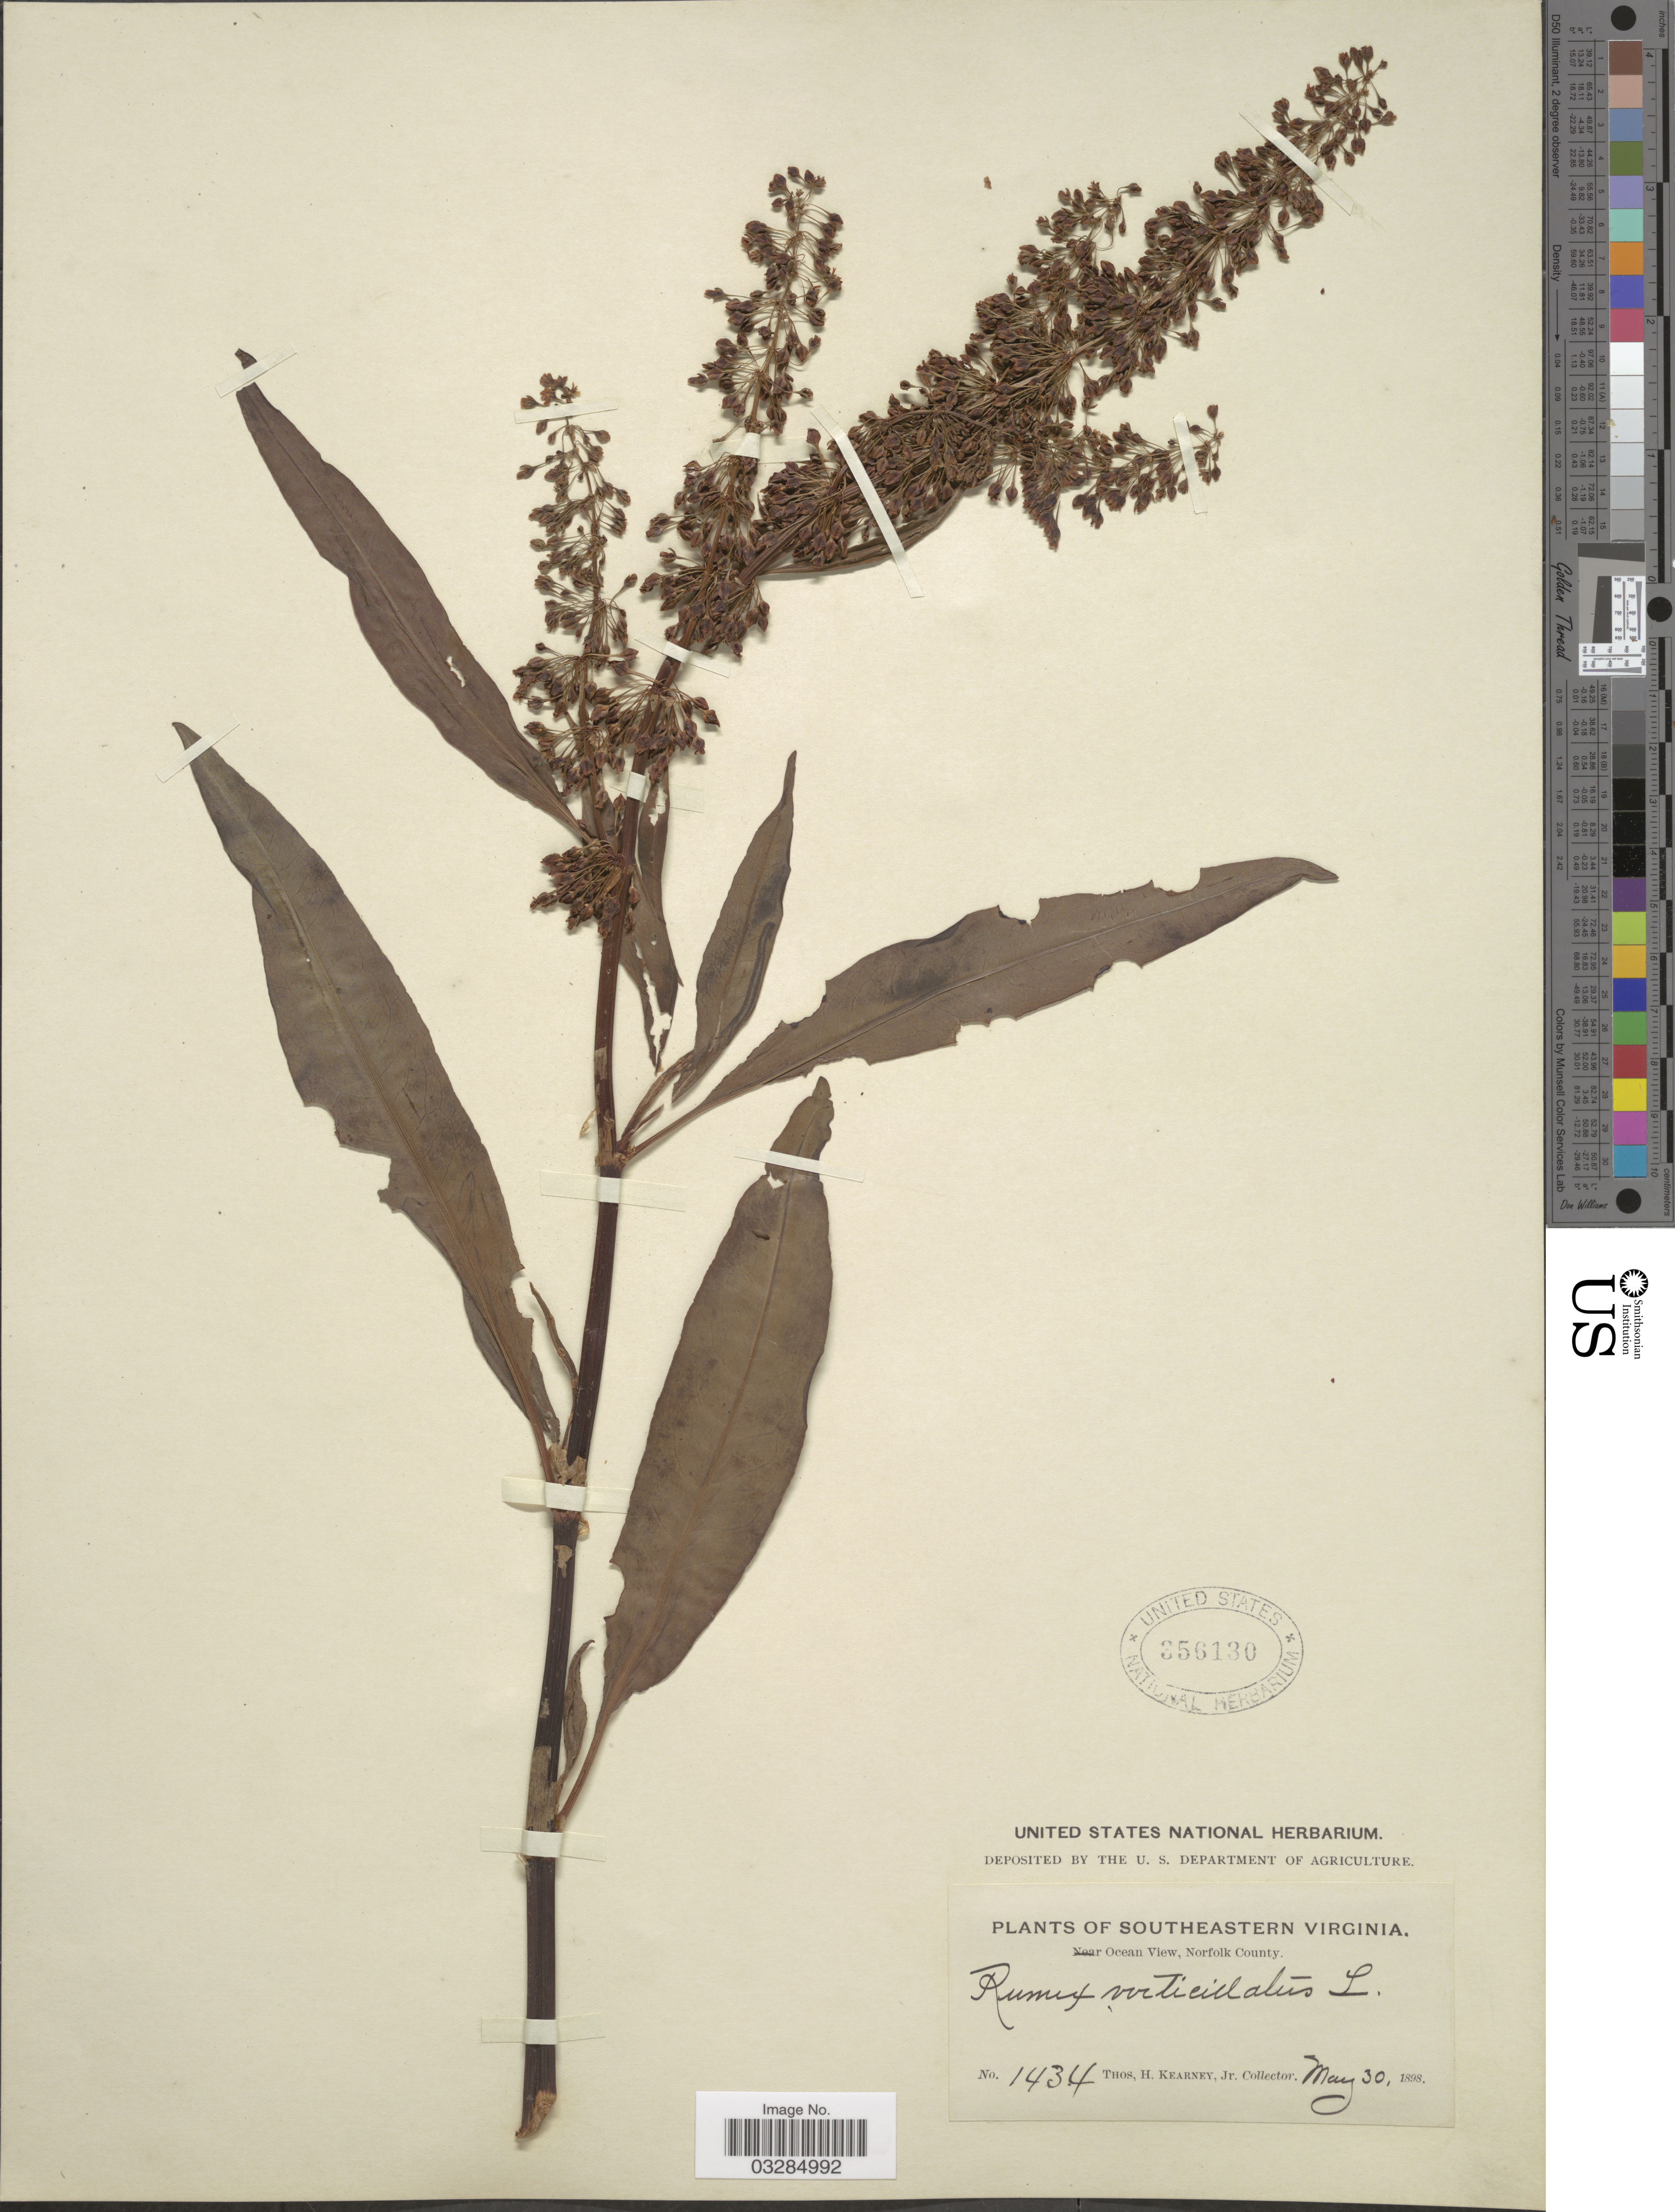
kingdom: Plantae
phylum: Tracheophyta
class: Magnoliopsida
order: Caryophyllales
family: Polygonaceae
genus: Rumex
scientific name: Rumex verticillatus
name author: L.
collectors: T. H. Kearney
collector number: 1434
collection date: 1898-05-30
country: United States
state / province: Virginia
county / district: City of Norfolk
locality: Southeastern Virginia. Ocean View, Norfolk County.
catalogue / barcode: US 356130